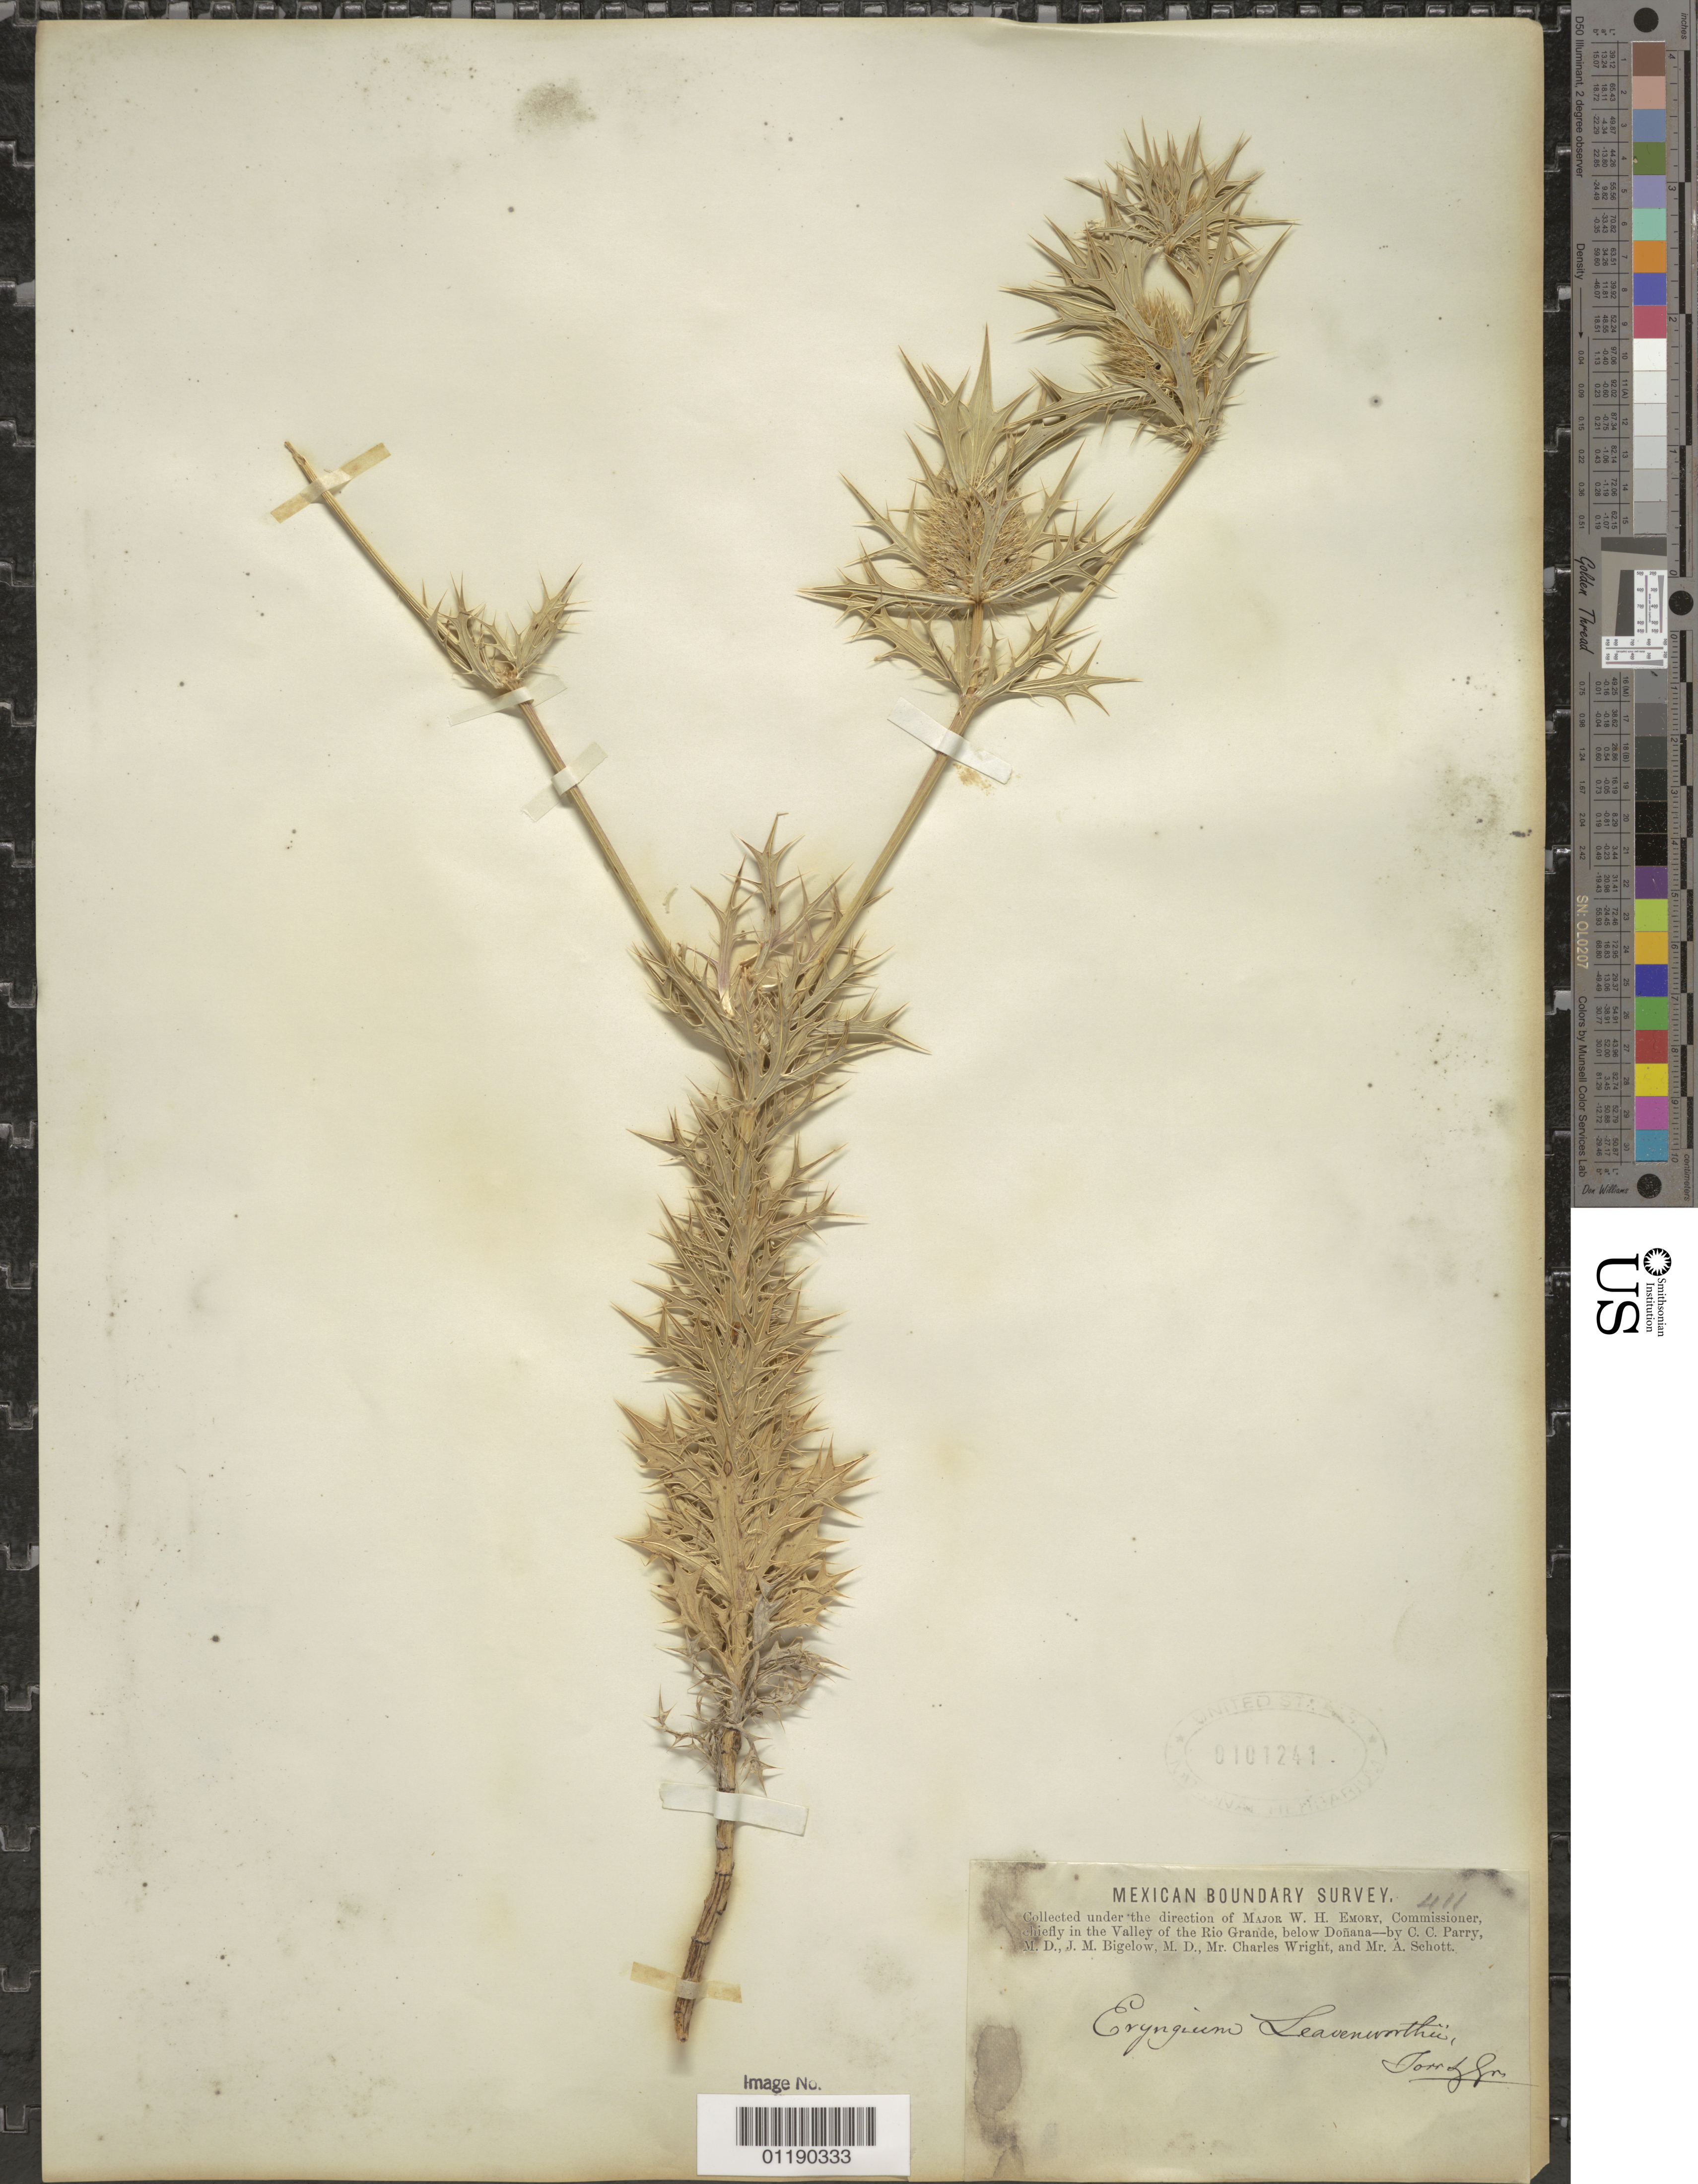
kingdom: Plantae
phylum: Tracheophyta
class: Magnoliopsida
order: Apiales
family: Apiaceae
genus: Eryngium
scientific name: Eryngium leavenworthii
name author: Torr. & A. Gray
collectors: C. C. Parry, J. M. Bigelow, C. Wright & A. C. V. Schott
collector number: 411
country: United States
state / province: New Mexico / Texas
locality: Valley of the Rio Grande, below Doñana.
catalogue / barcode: US 101241